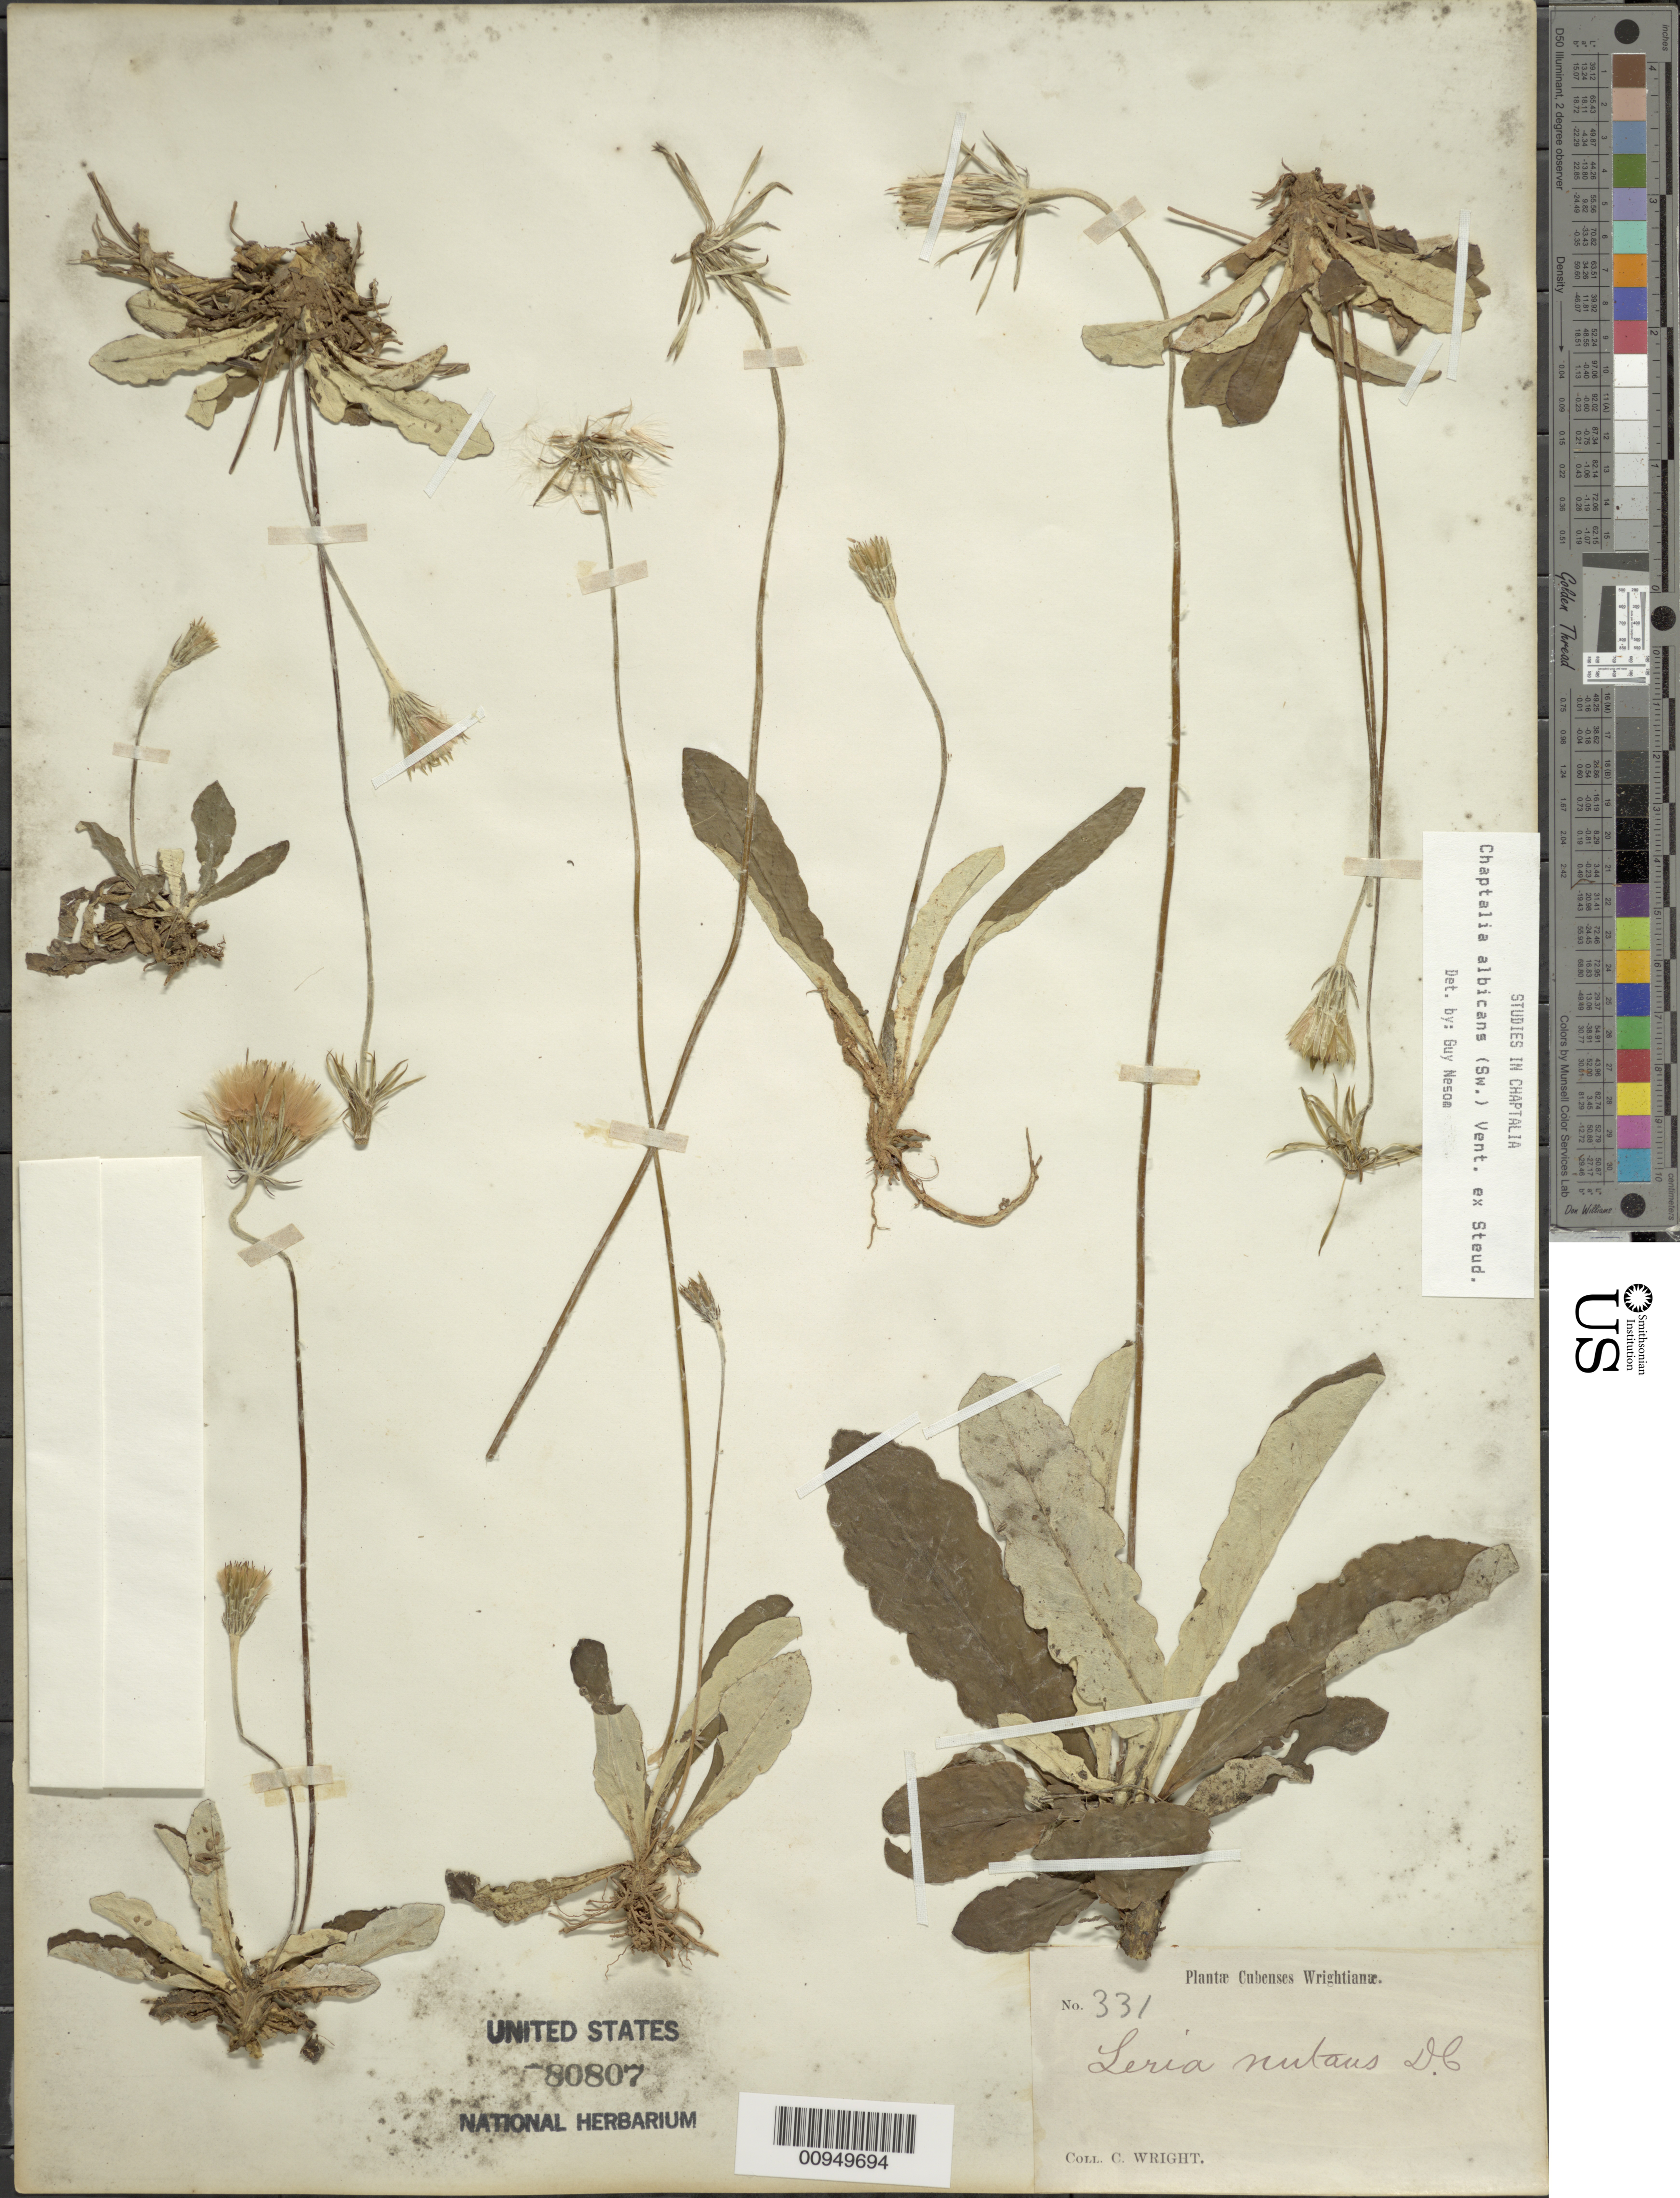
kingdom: Plantae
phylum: Tracheophyta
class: Magnoliopsida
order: Asterales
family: Asteraceae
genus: Chaptalia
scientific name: Chaptalia albicans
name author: (Sw.) Vent. ex B.D. Jacks.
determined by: Nesom, Guy L.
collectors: C. Wright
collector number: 331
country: Cuba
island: Cuba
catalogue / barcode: US 80807